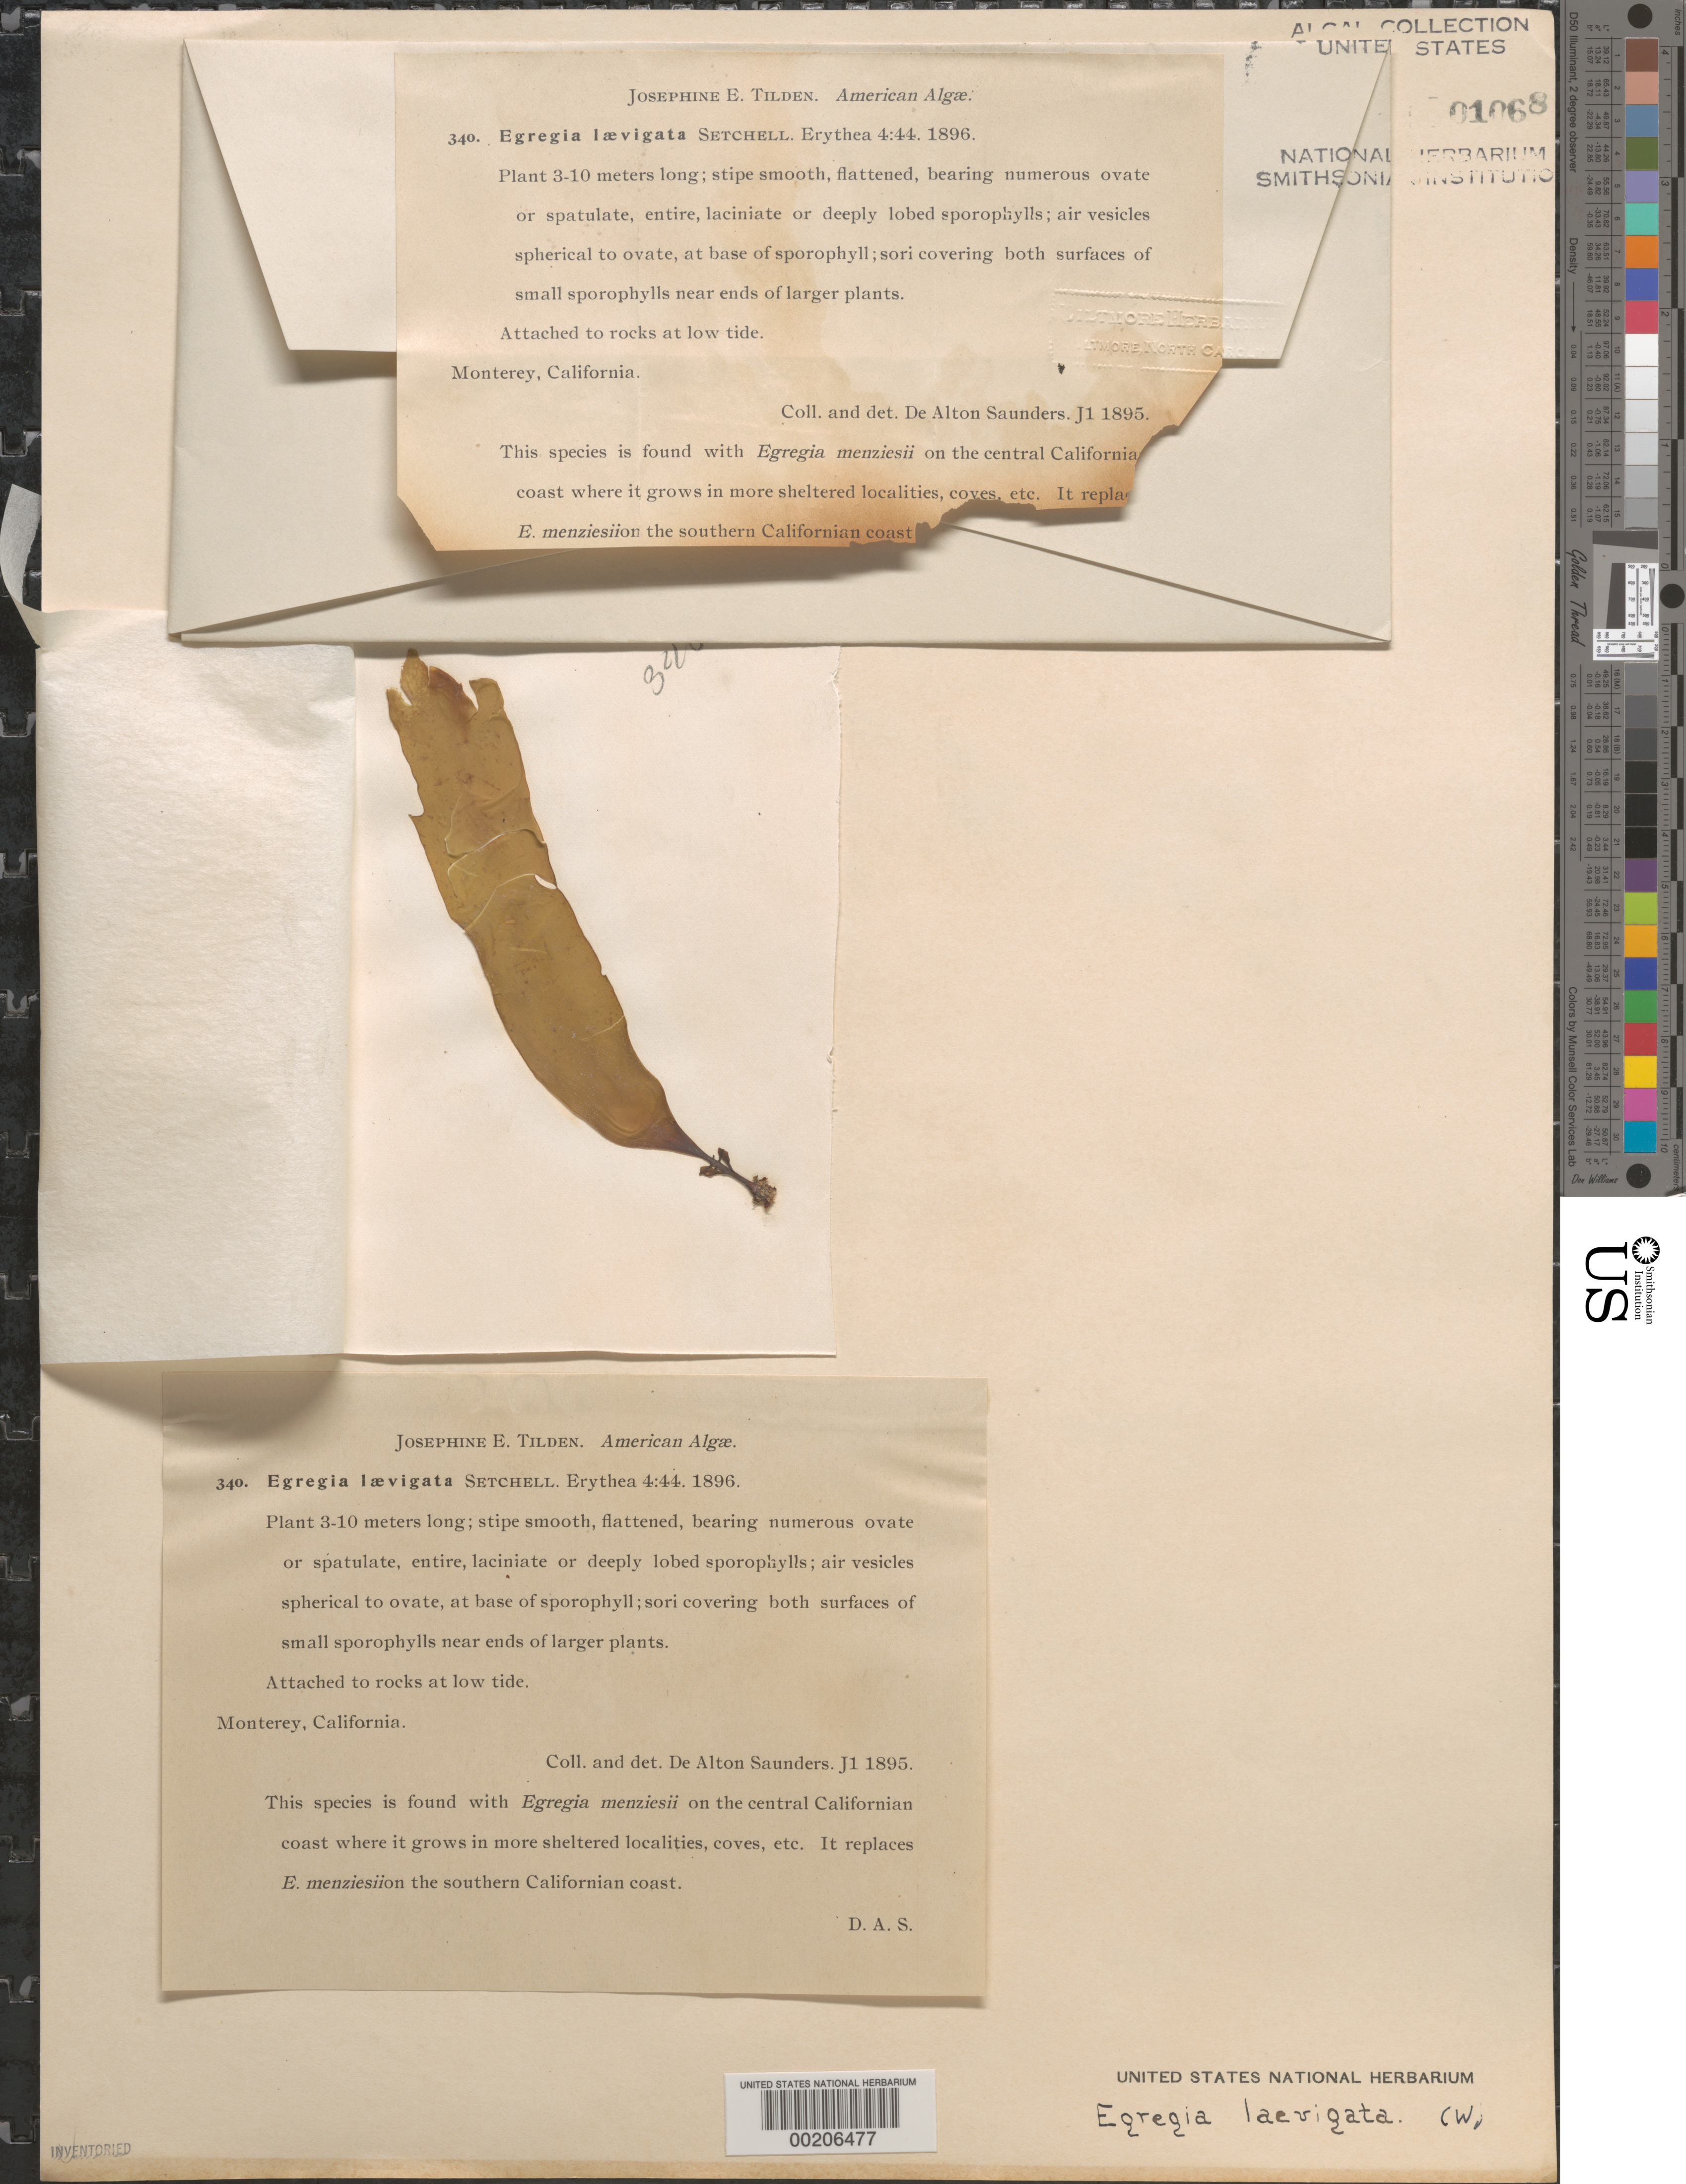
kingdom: Chromista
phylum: Ochrophyta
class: Phaeophyceae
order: Laminariales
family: Lessoniaceae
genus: Egregia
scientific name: Egregia menziesii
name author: (Turner) Aresch.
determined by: Algae name updating Project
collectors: D. Saunders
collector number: JET 340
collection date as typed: Jul 1895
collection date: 1895-07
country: United States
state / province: California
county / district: Monterey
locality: Monterey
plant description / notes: Tilden, American Algae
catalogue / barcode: US 1068